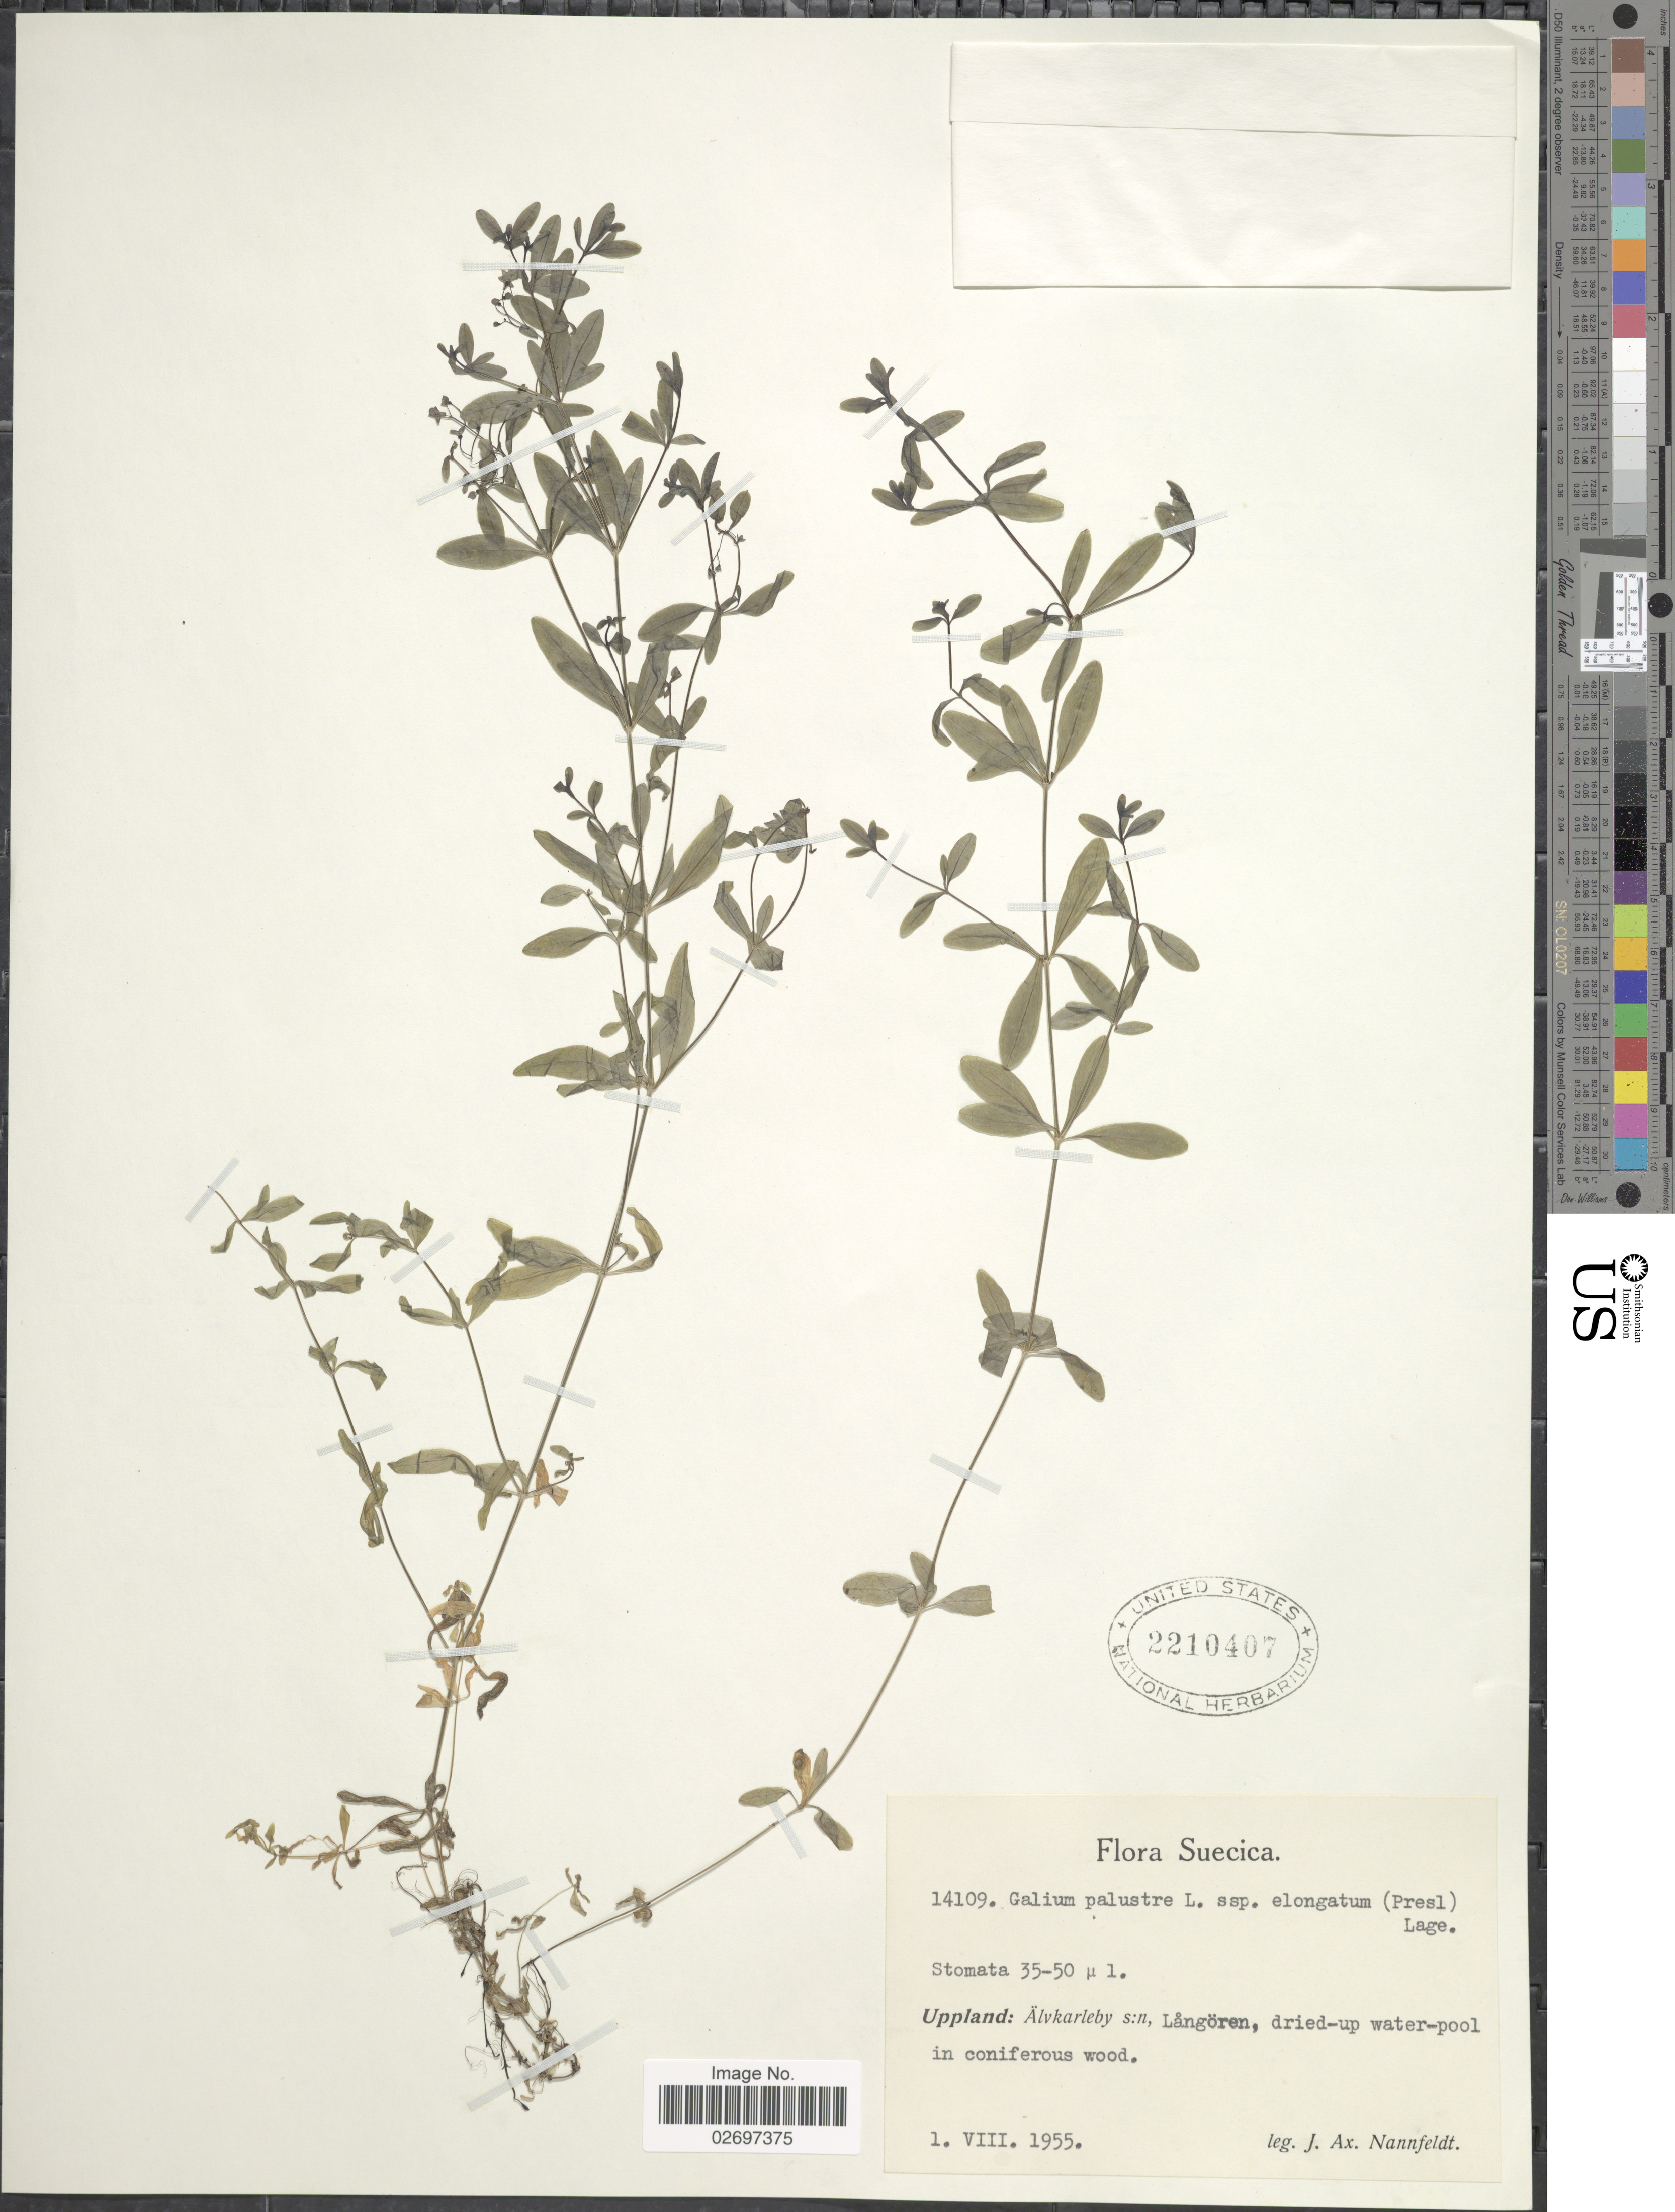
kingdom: Plantae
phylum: Tracheophyta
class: Magnoliopsida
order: Gentianales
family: Rubiaceae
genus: Galium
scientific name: Galium palustre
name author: L.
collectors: J. Nannfeldt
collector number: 14109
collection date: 1955-08-01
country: Sweden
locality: Suecica. Uppland: Alvkarleby s:n, Langören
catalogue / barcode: US 2210407